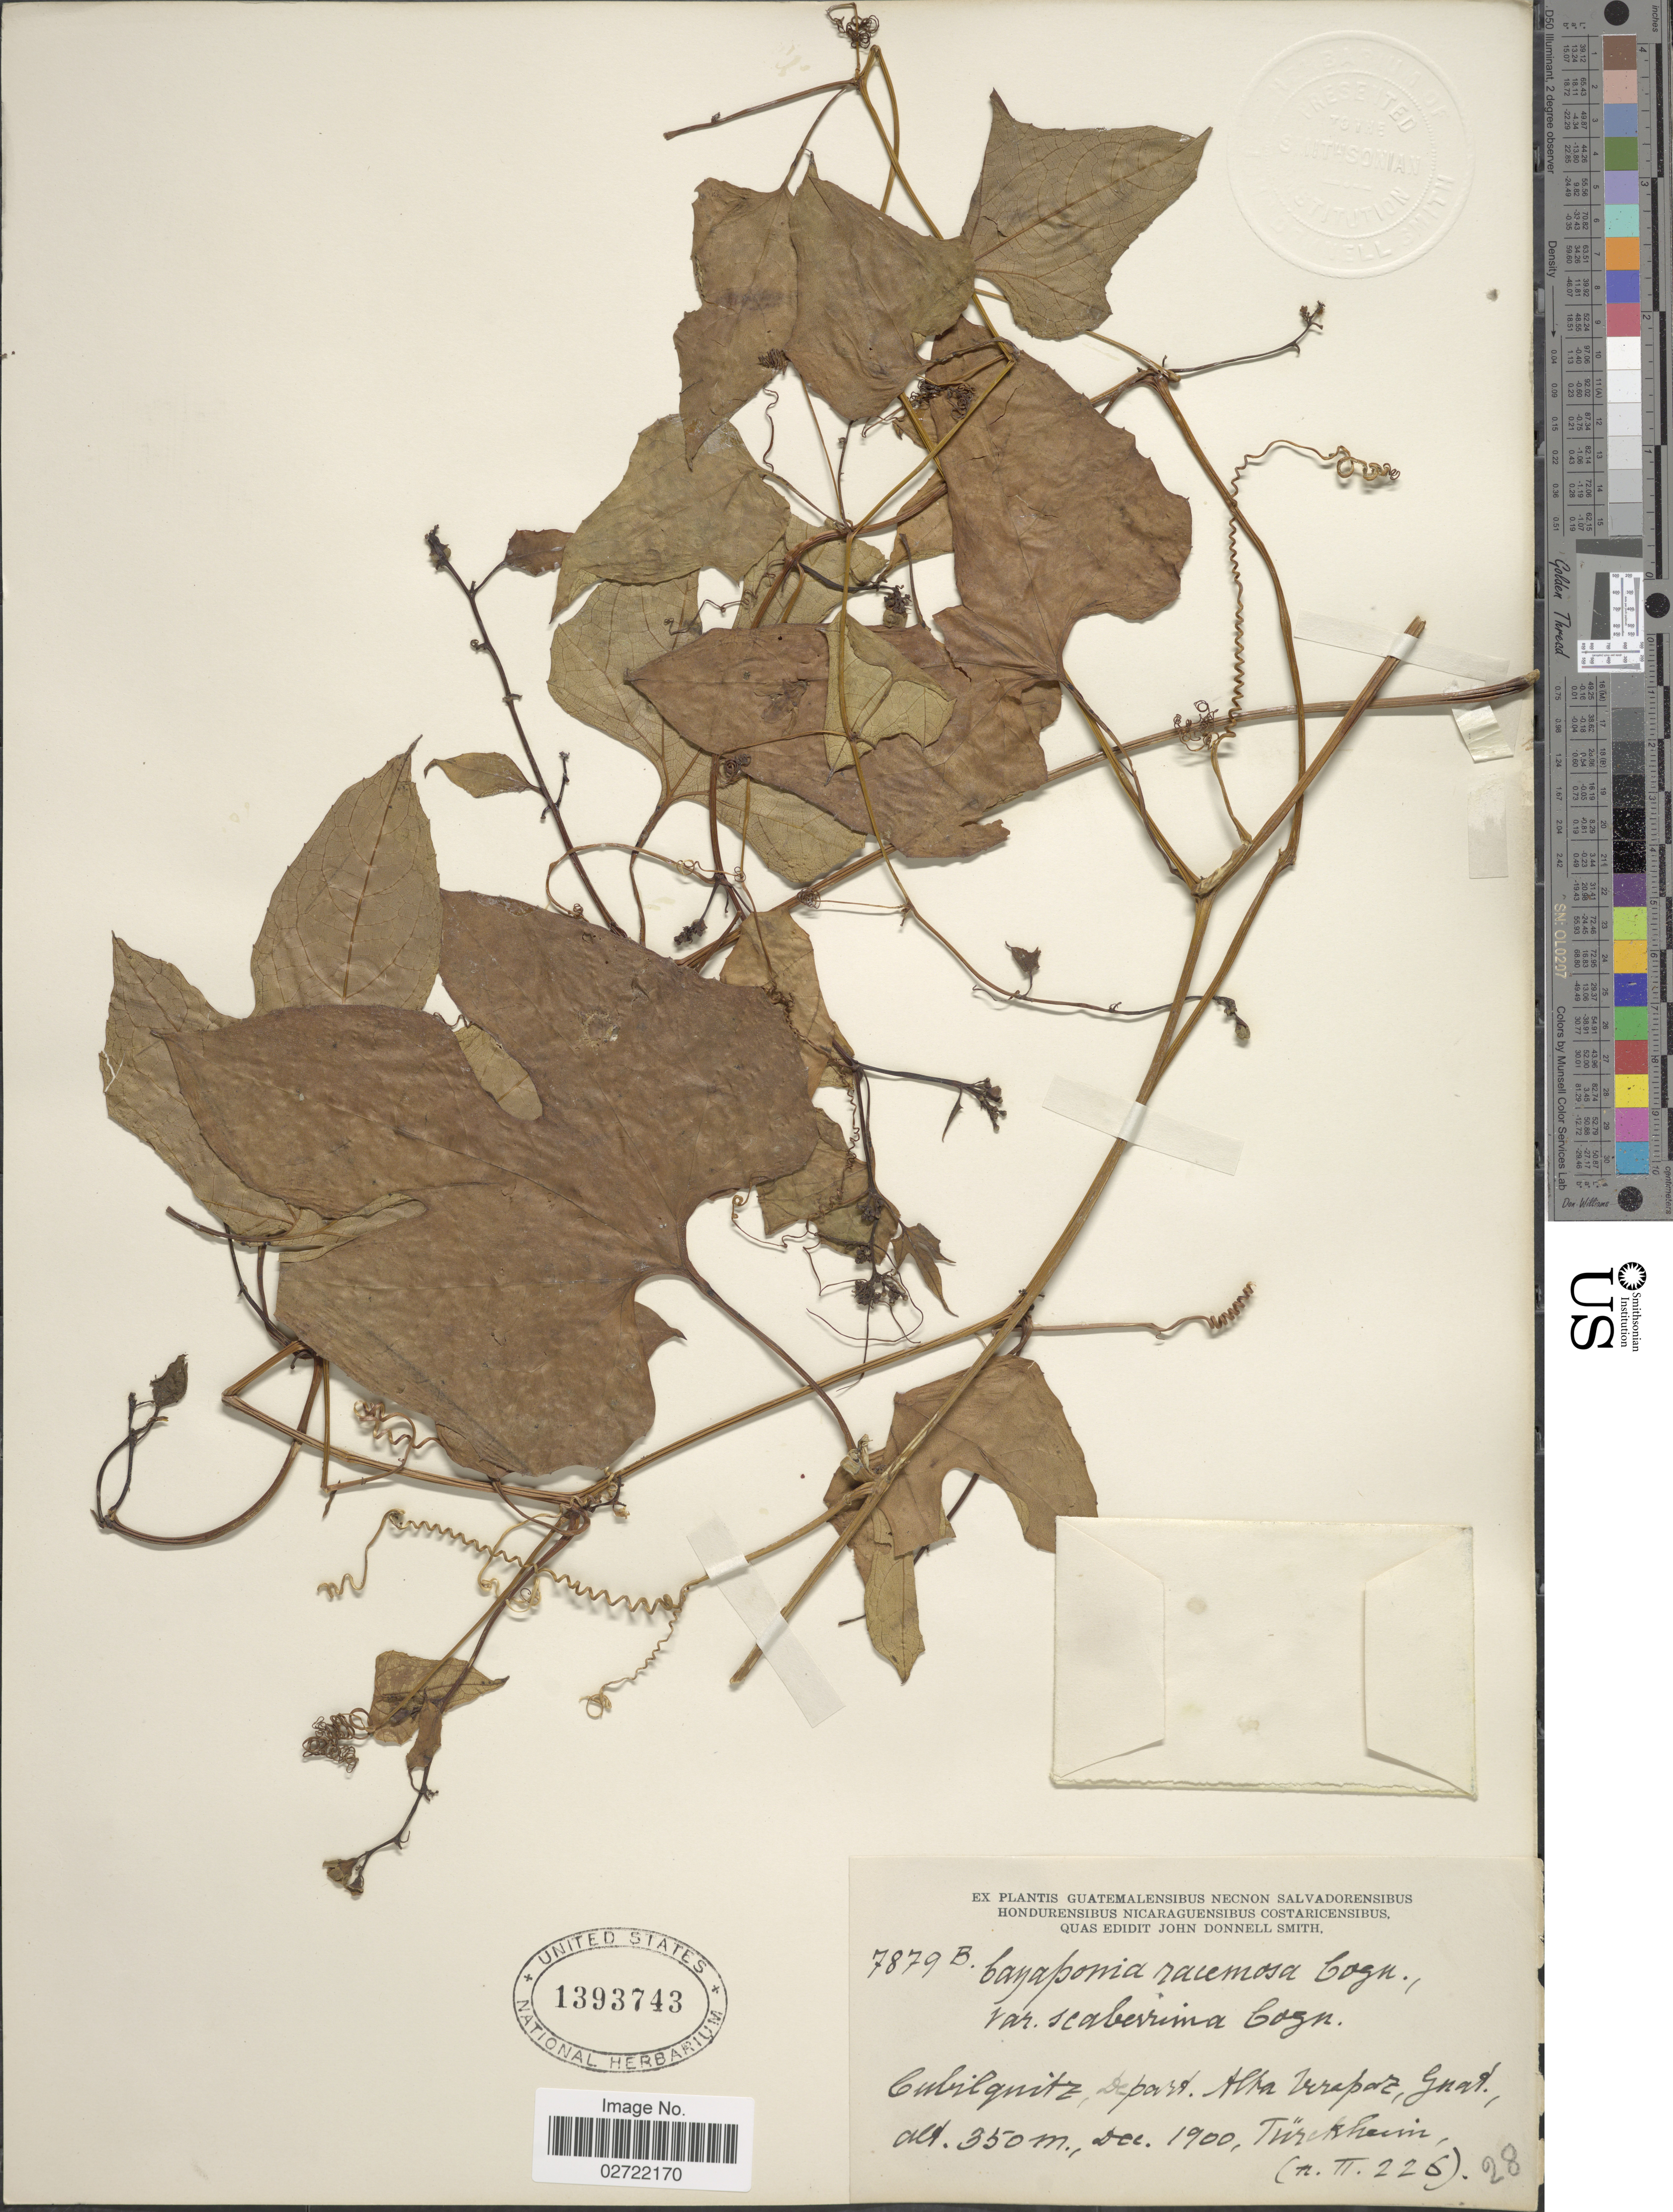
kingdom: Plantae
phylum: Tracheophyta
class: Magnoliopsida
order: Cucurbitales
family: Cucurbitaceae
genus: Cayaponia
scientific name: Cayaponia racemosa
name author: (Mill.) Cogn.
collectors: Turckheim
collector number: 7879B/226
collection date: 1900-12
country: Guatemala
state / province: Alta Verapaz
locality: Cubilquitz, Depart. Alta Verapaz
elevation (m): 350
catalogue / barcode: US 1393743